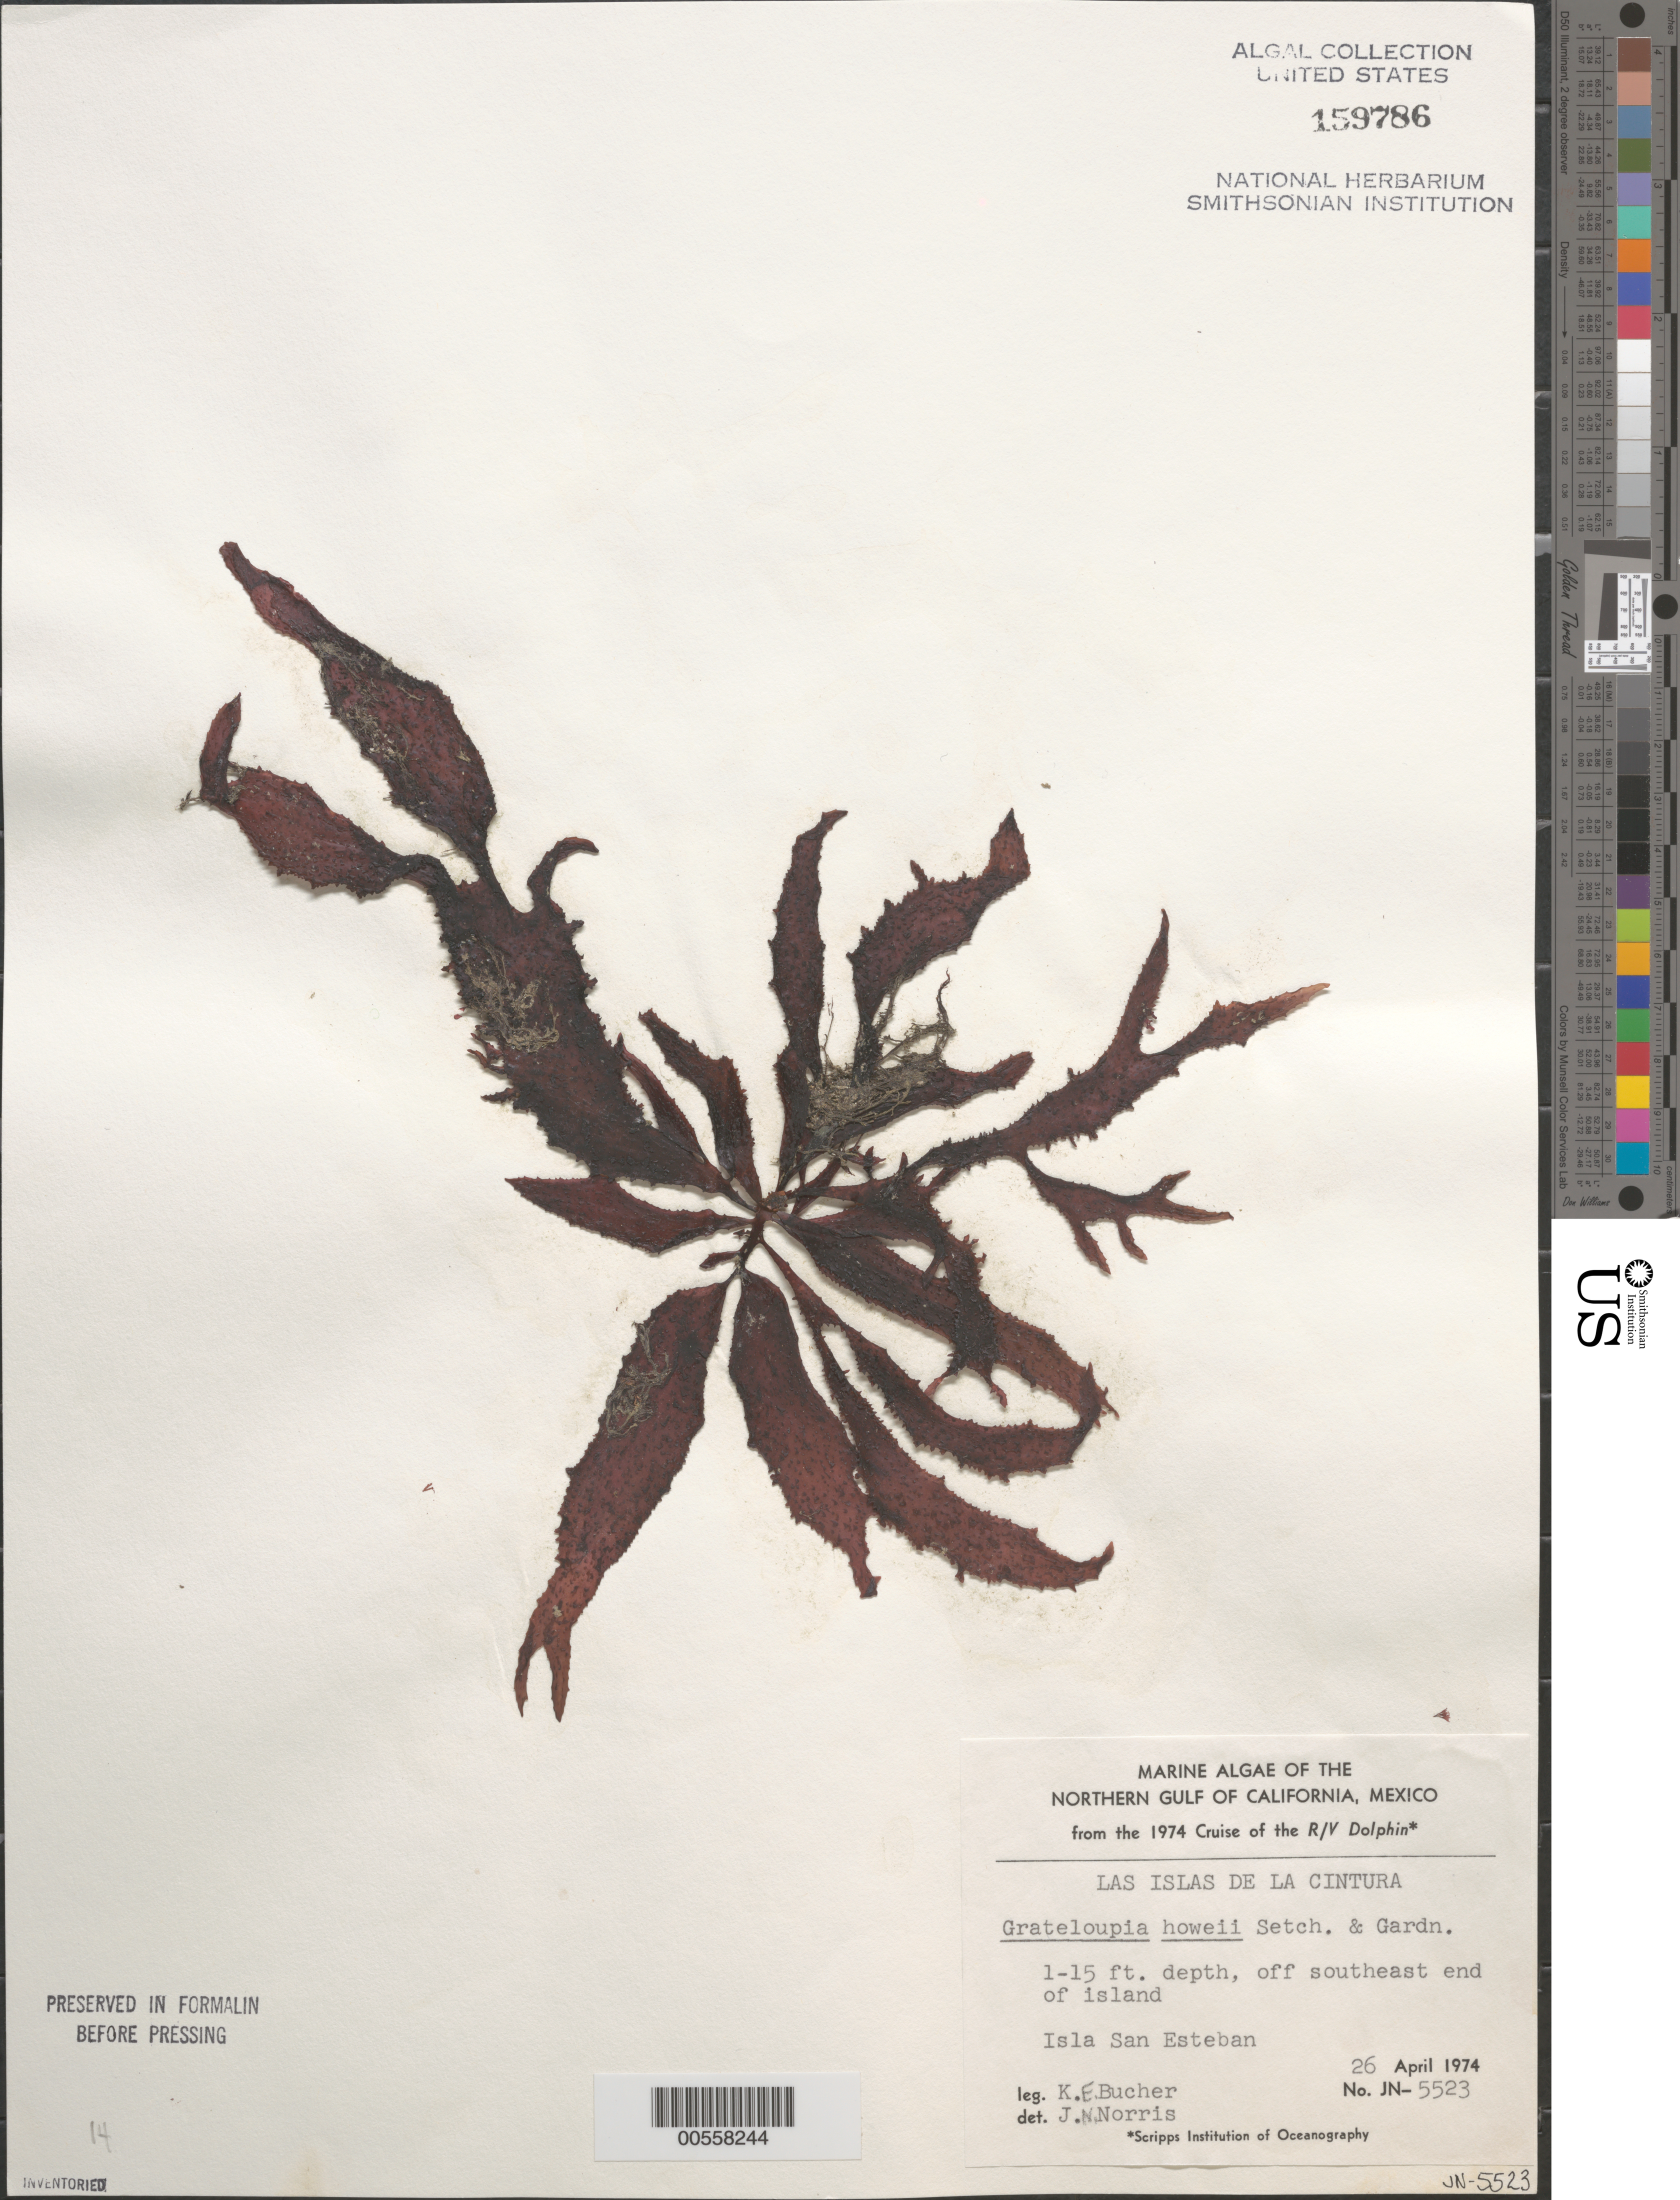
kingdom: Plantae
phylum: Rhodophyta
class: Florideophyceae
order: Halymeniales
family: Halymeniaceae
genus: Grateloupia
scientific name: Grateloupia howeii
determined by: Norris, James N.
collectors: K. E. Bucher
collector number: JN-5523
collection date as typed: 26 Apr 1974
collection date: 1974-04-26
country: Mexico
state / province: Baja California Norte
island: Isla San Esteban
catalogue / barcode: US 159786